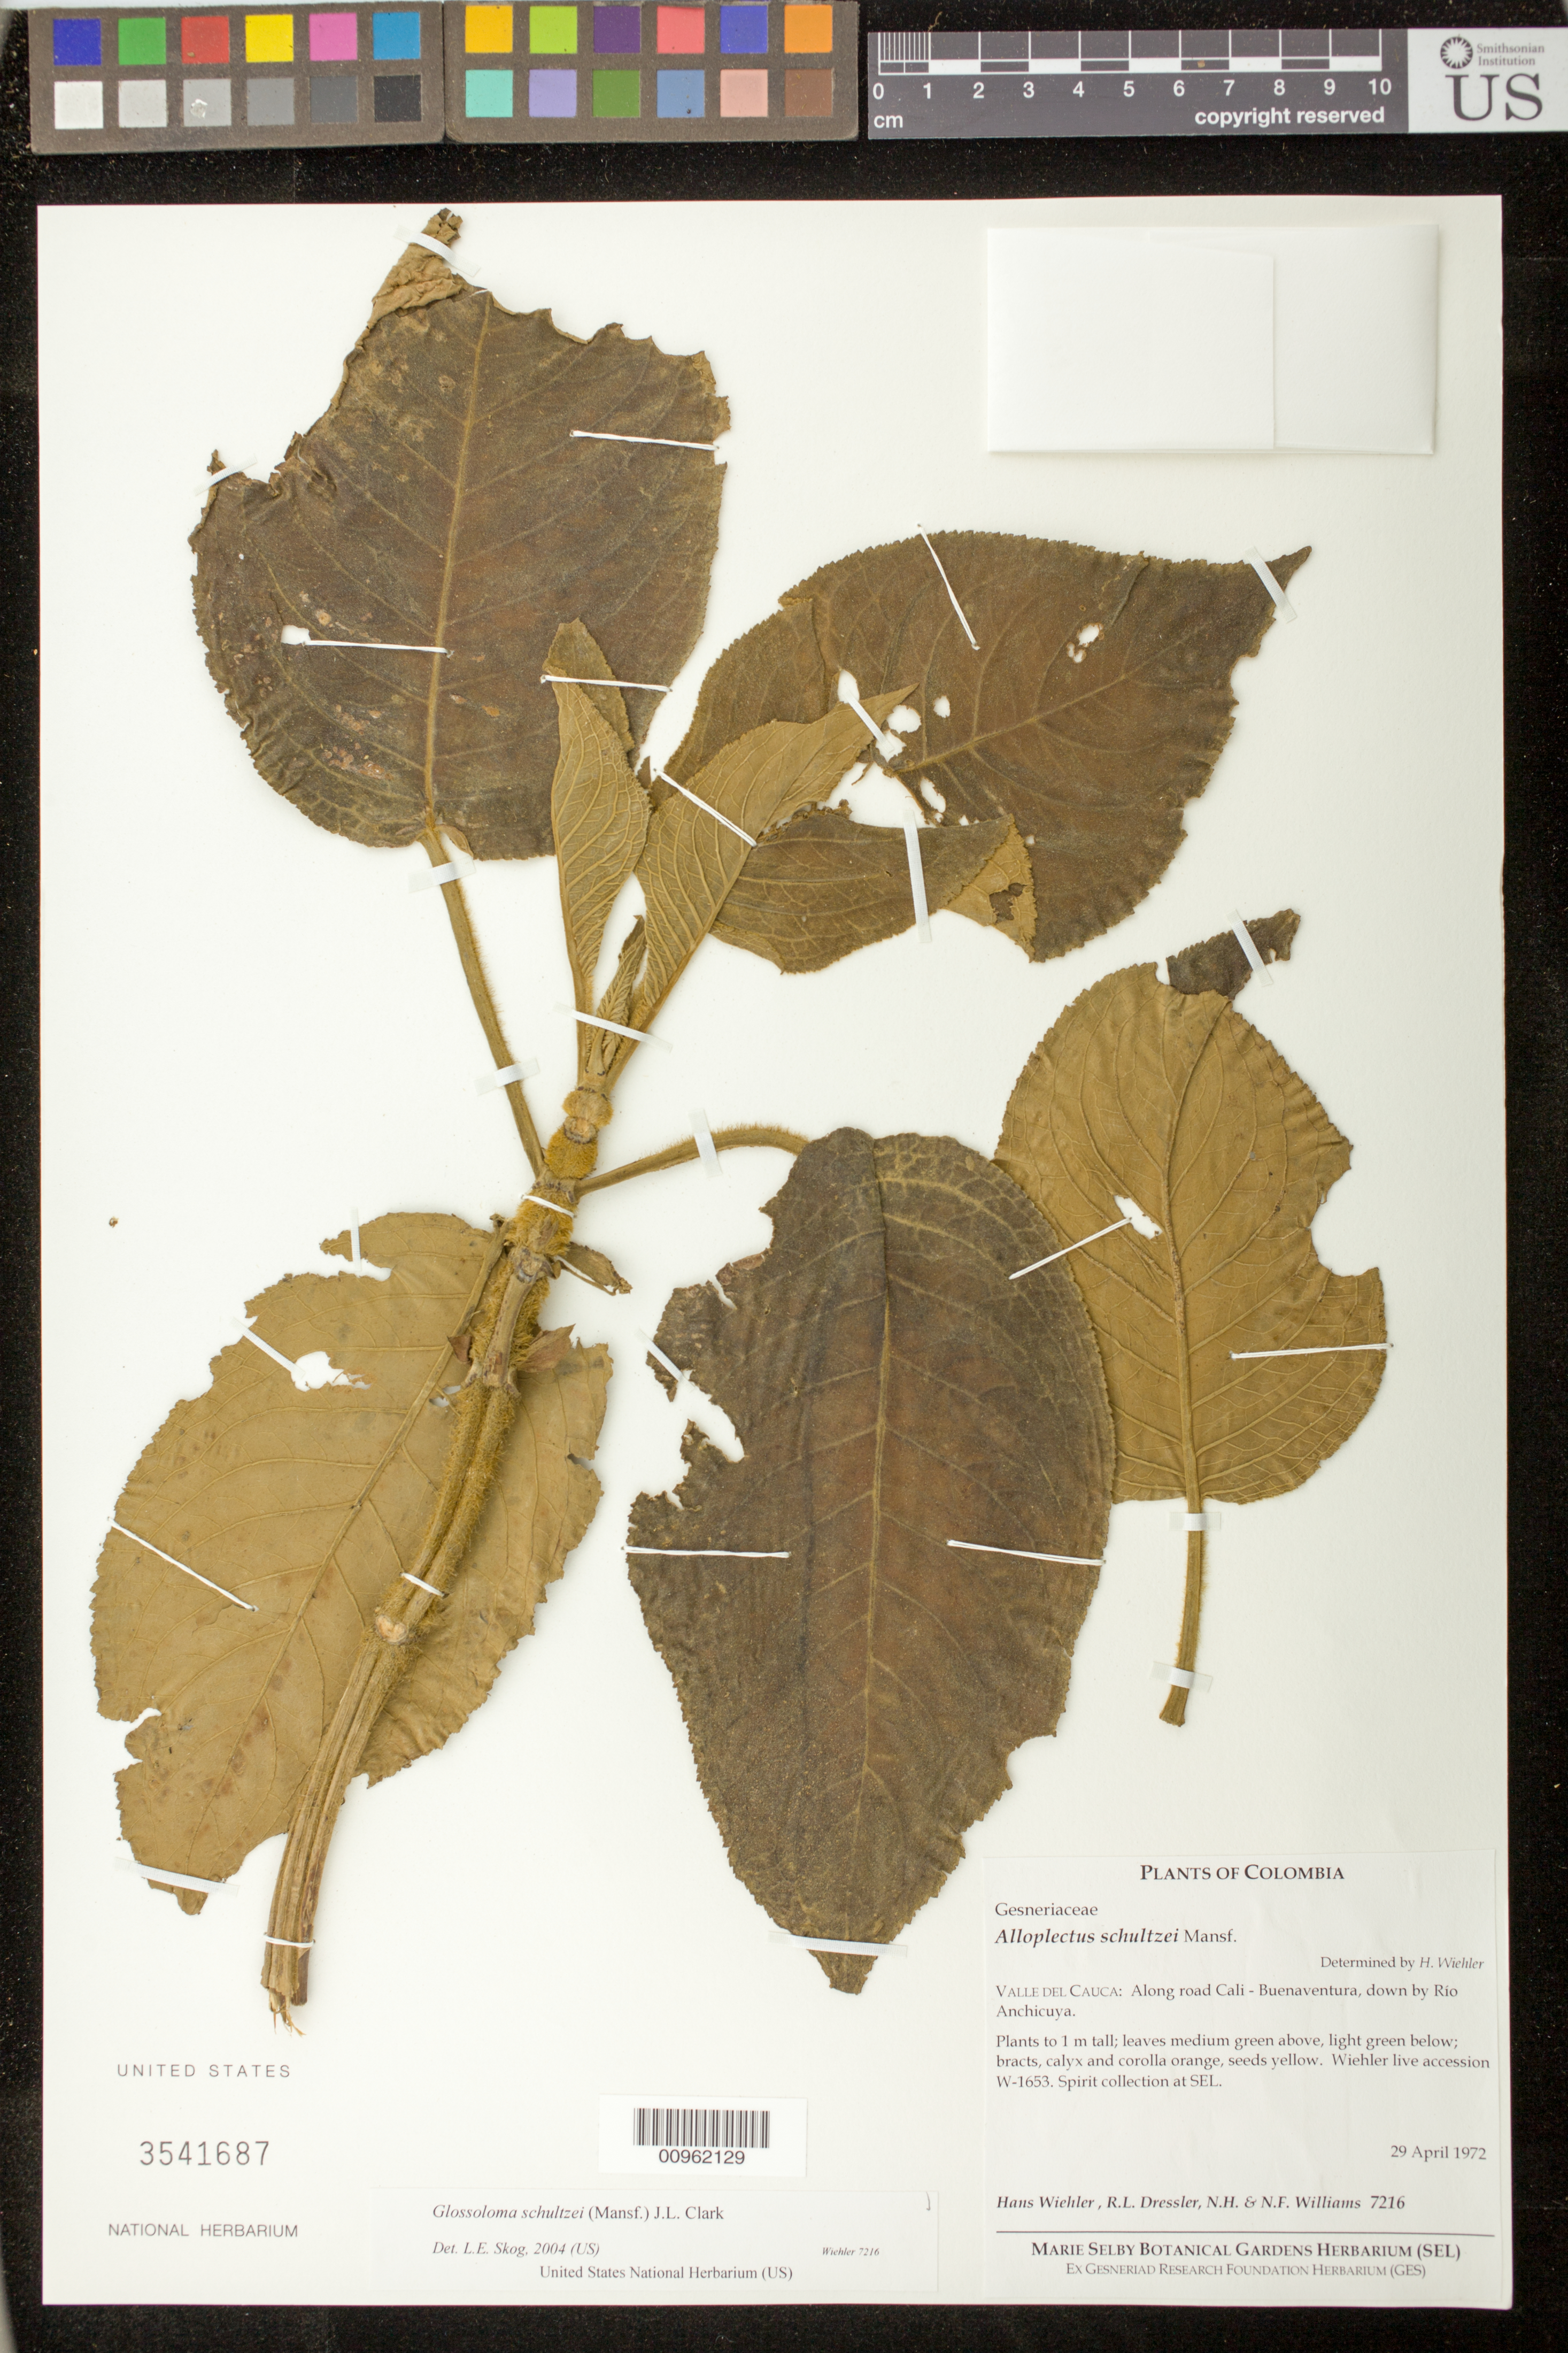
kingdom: Plantae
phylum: Tracheophyta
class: Magnoliopsida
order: Lamiales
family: Gesneriaceae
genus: Glossoloma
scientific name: Glossoloma schultzei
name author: (Mansf.) J.L. Clark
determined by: Skog, Laurence E.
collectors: H. J. Wiehler, R. Dressler, N. H. Williams & N. Williams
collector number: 7216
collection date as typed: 29 Apr 1972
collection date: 1972-04-29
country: Colombia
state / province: Valle del Cauca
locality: Valley del Cauca: along road Cali - Buenaventura, down by Rio Anchicuya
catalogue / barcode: US 3541687